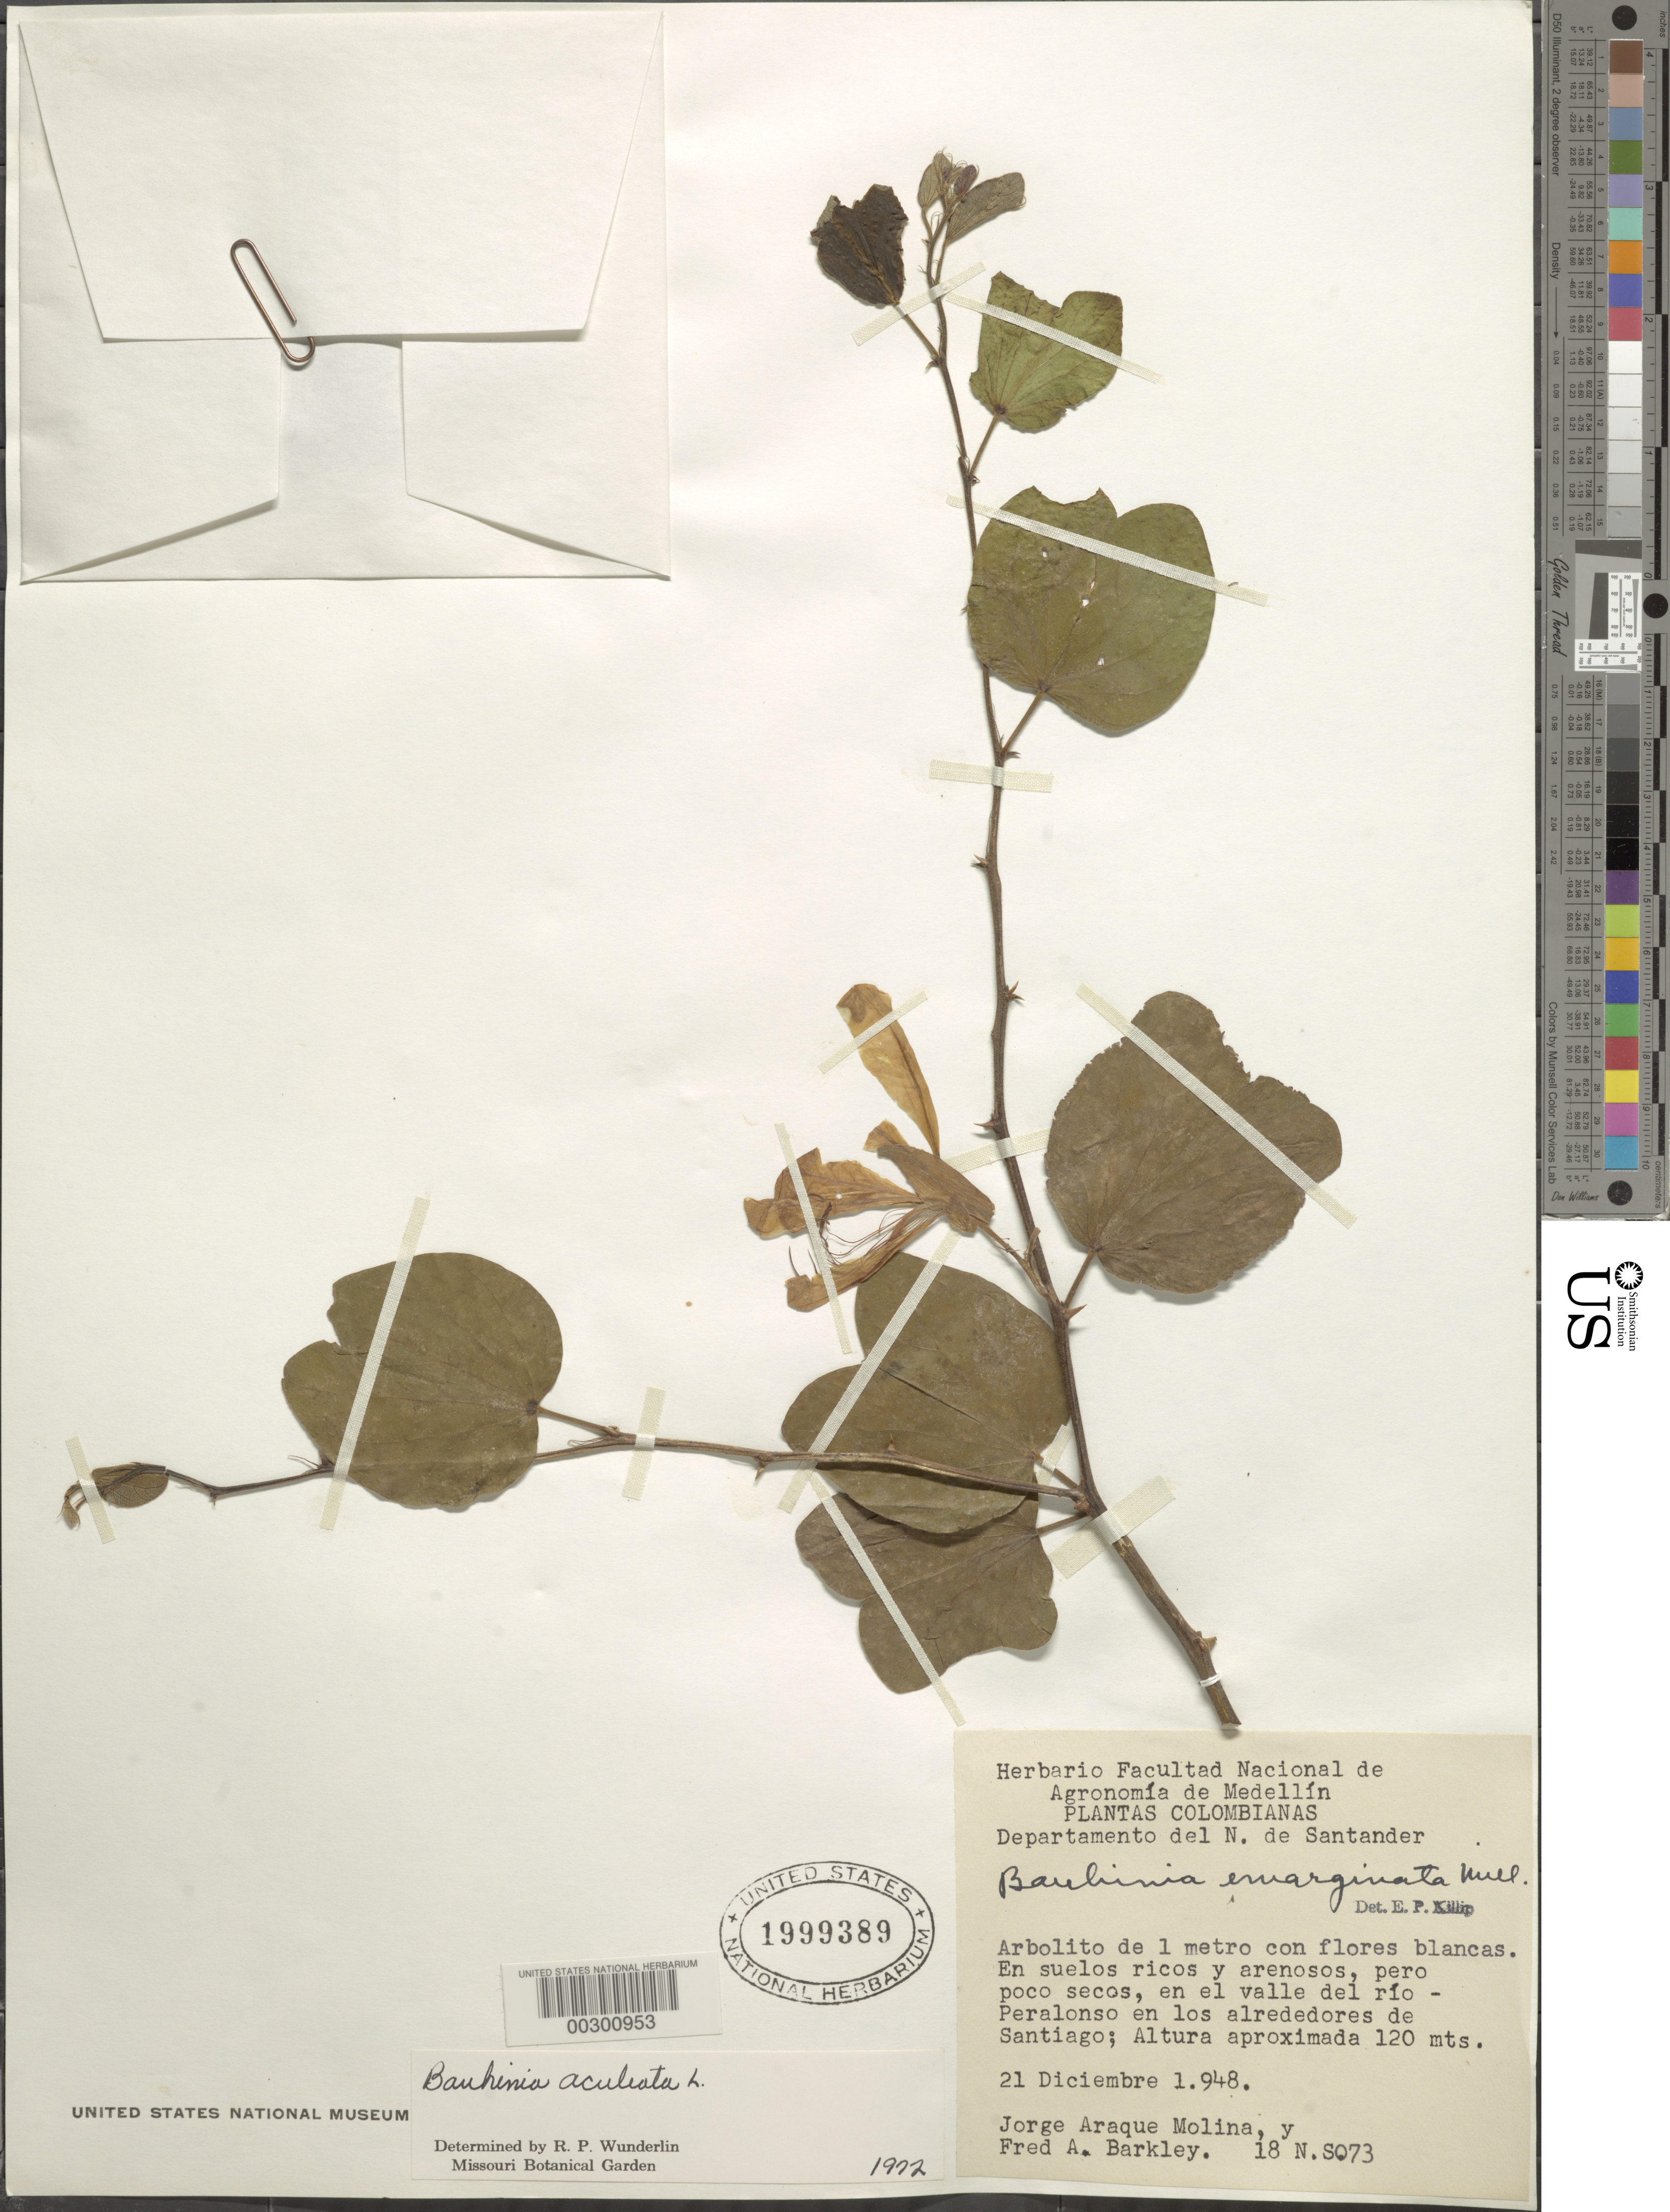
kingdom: Plantae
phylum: Tracheophyta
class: Magnoliopsida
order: Fabales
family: Fabaceae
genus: Bauhinia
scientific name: Bauhinia aculeata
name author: L.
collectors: J. Araque Molina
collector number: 18 N S073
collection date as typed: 21 Dec 1948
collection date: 1948-12-21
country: Colombia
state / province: Norte de Santander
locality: In the Valley of Rio Peralonso in the vicinity of Santiago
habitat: Soil rich and sandy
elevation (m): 120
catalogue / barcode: US 1999389